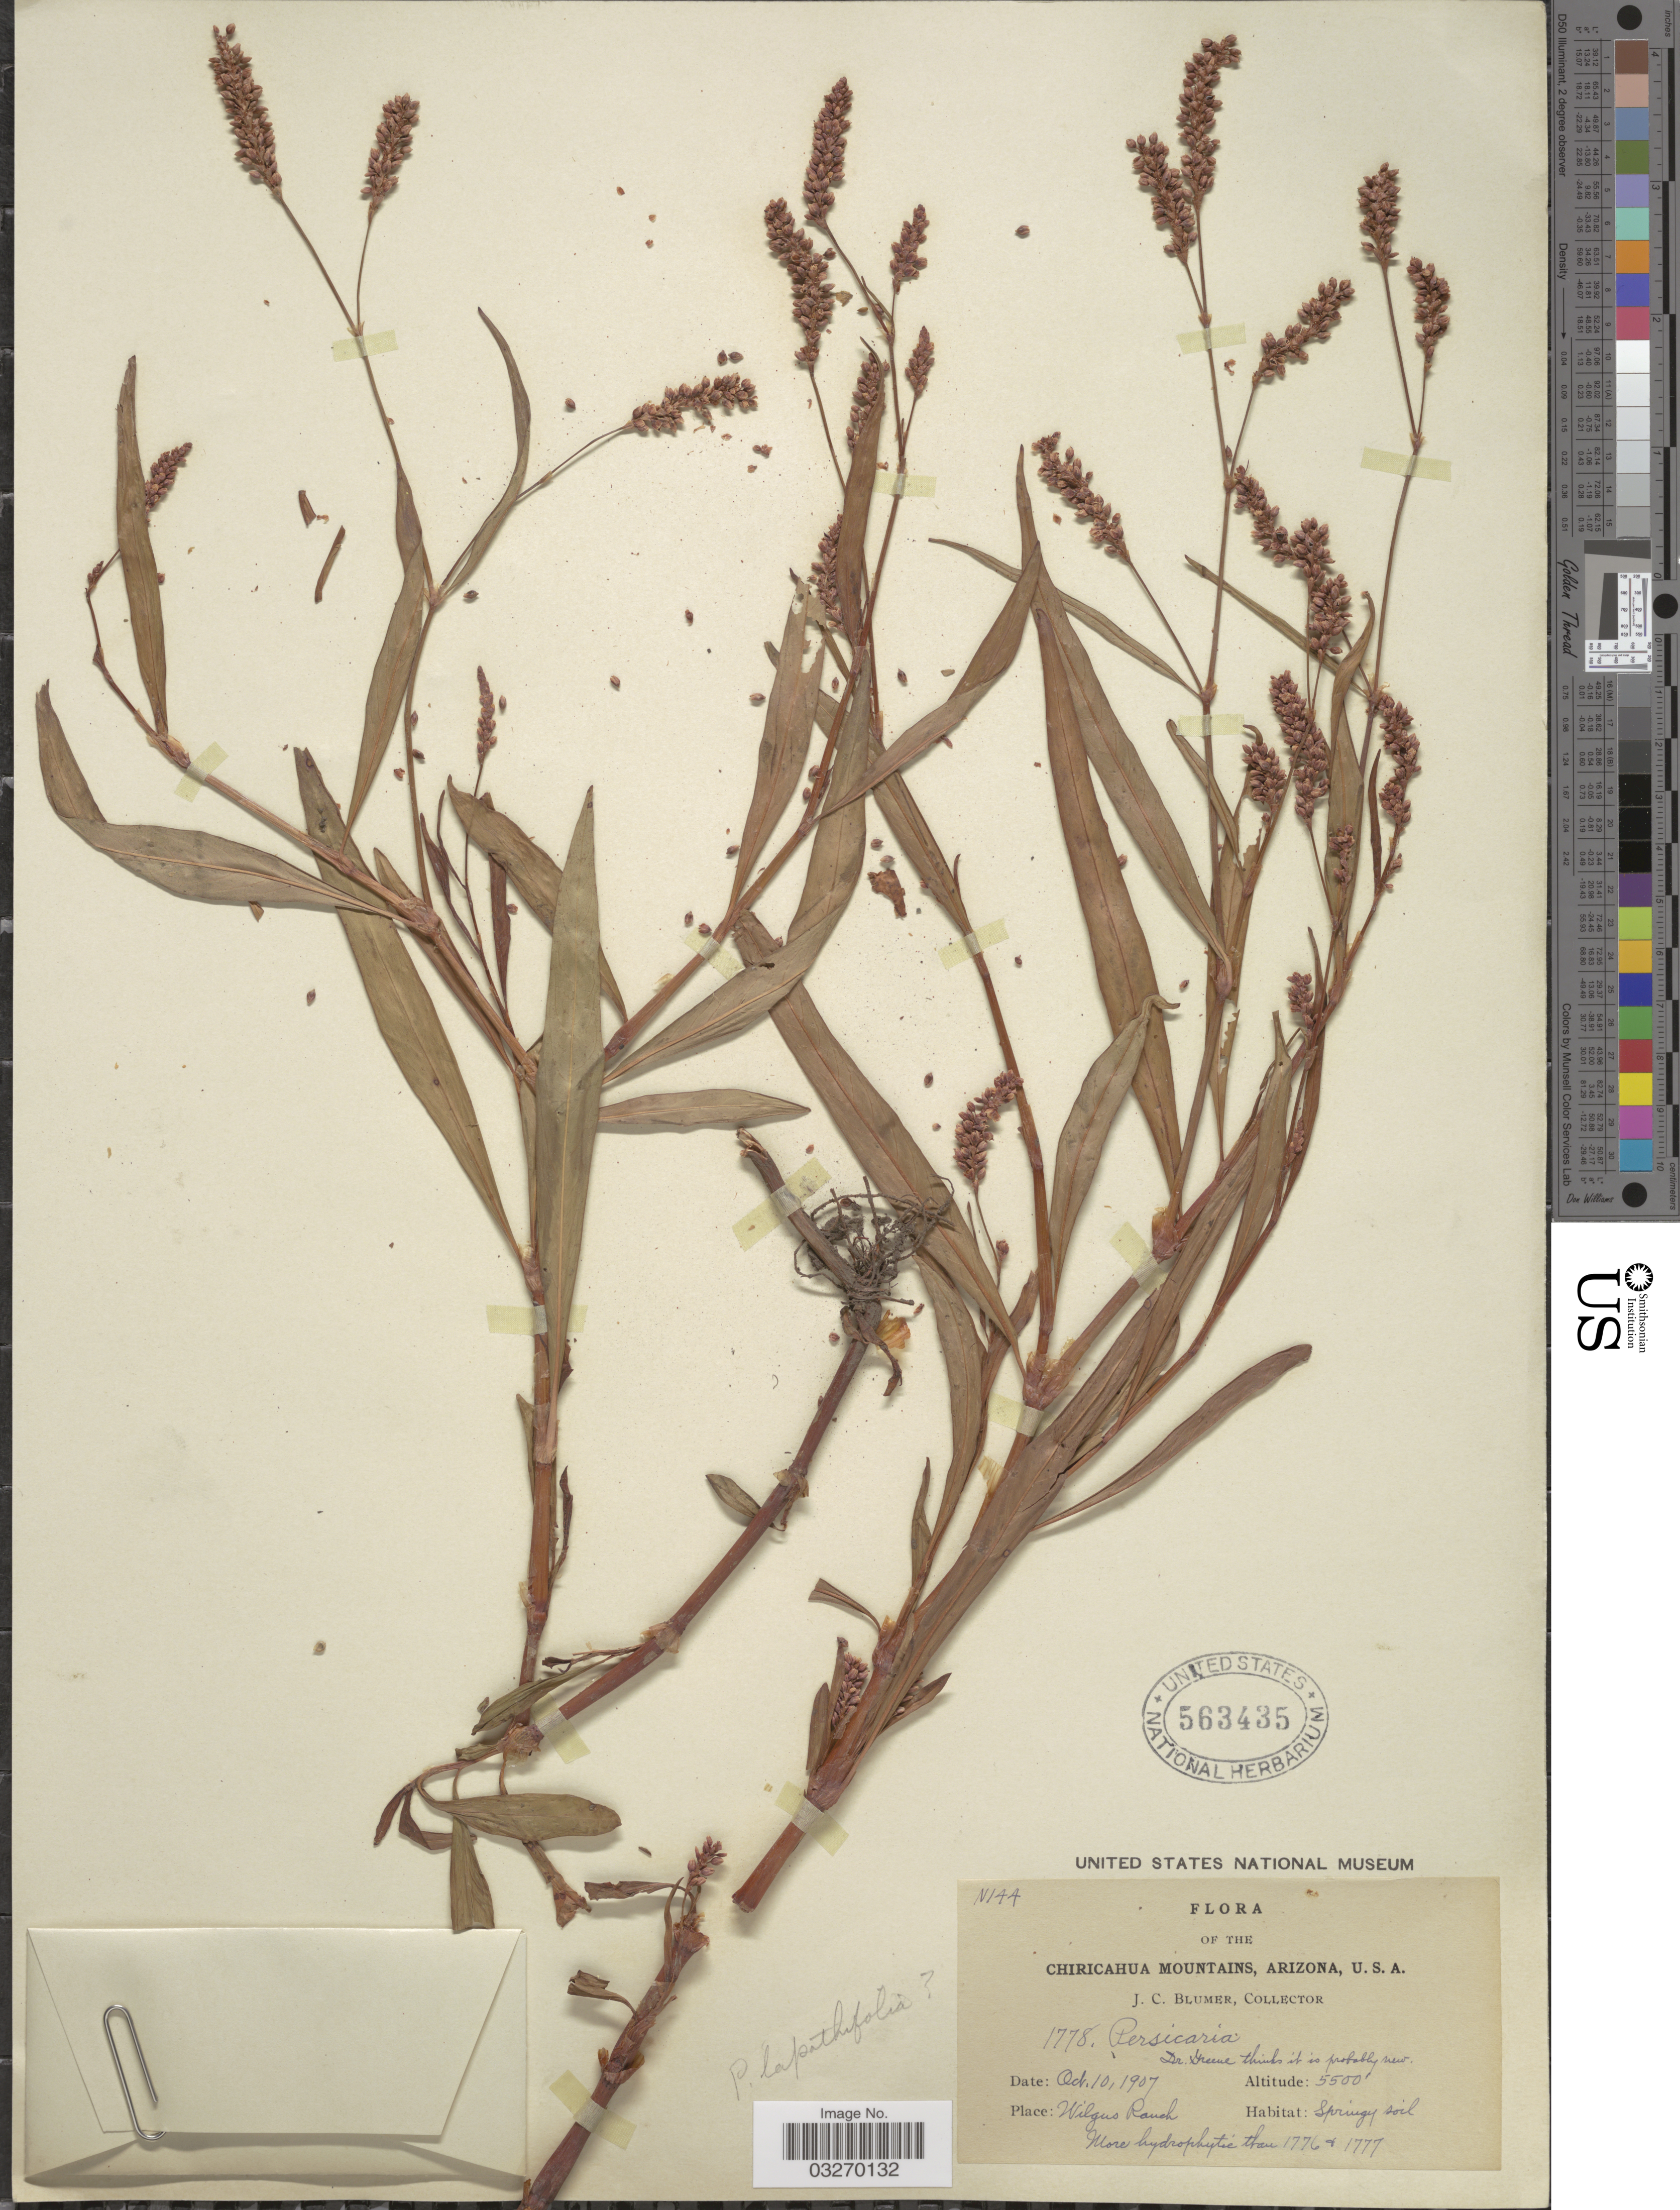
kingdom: Plantae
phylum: Tracheophyta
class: Magnoliopsida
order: Caryophyllales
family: Polygonaceae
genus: Persicaria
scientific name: Persicaria hydropiperoides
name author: (Michx.) Small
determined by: Atha, D. E.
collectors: J. C. Blumer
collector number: N144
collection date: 1907-10-10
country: United States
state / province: Arizona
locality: Chiricahua Mountains. Wilgus Ranch.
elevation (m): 1676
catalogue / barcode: US 563435